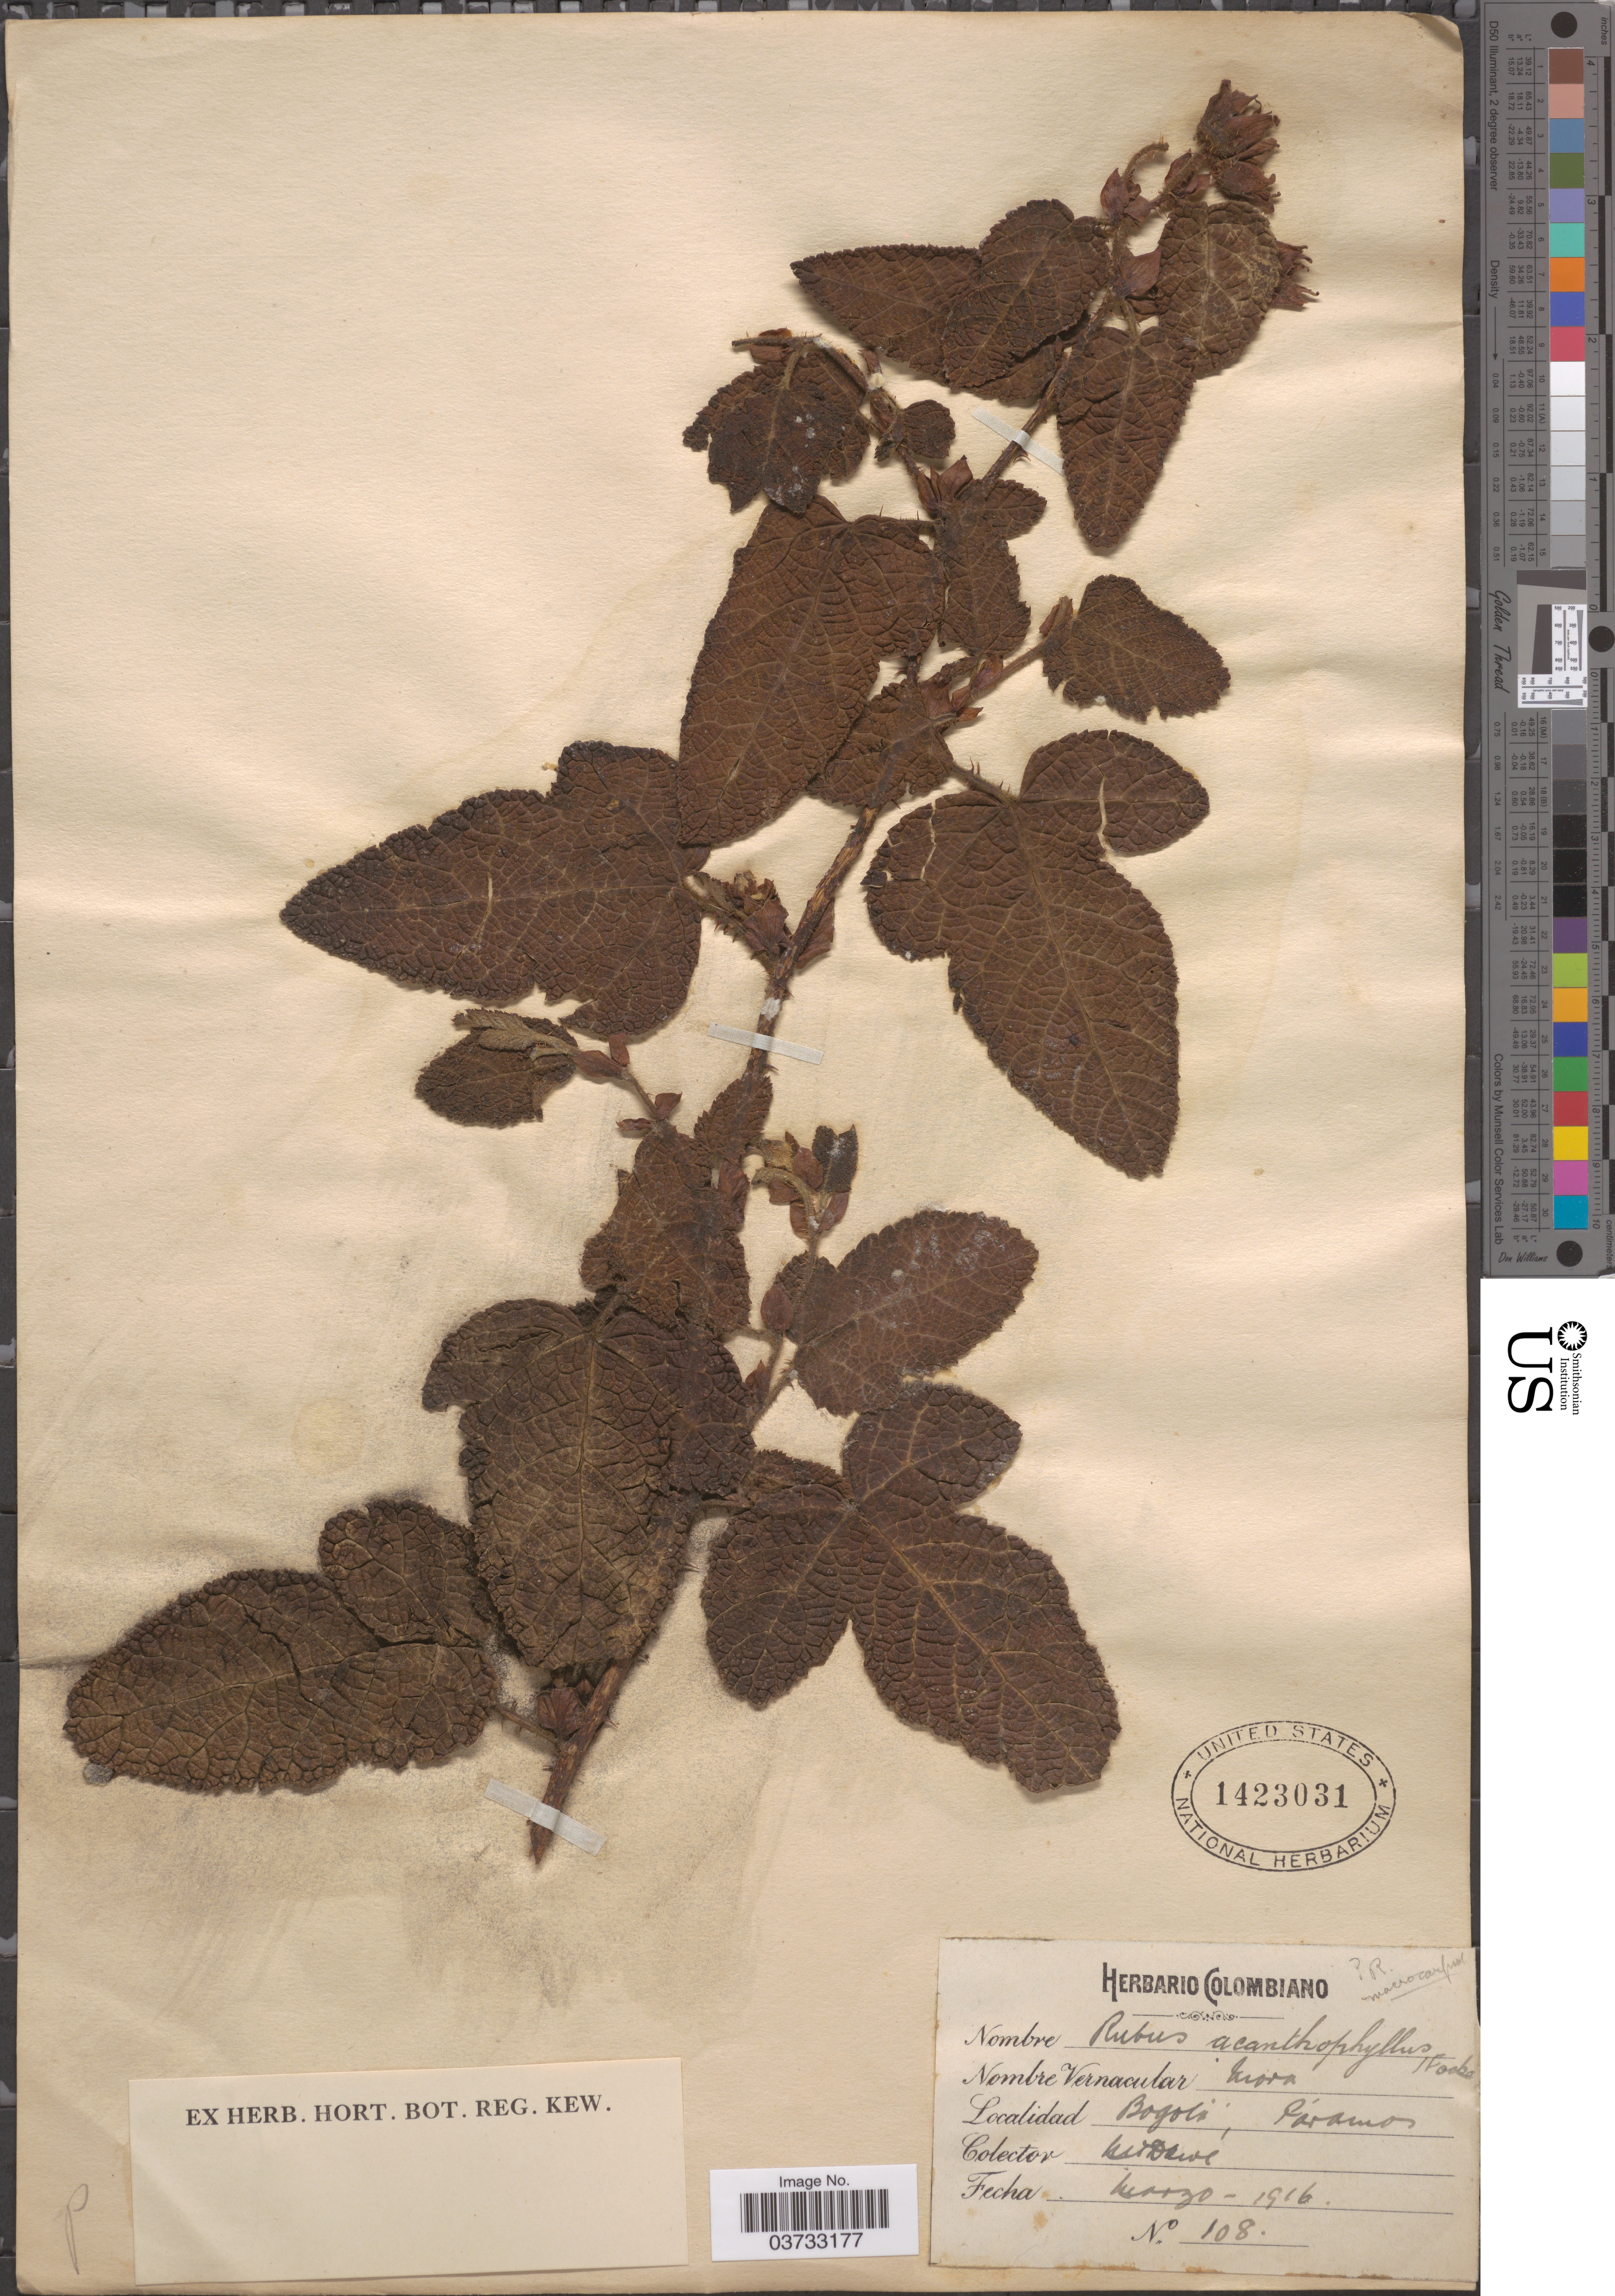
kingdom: Plantae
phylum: Tracheophyta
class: Magnoliopsida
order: Rosales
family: Rosaceae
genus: Rubus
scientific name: Rubus acanthophyllos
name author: Focke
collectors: M. T. Dawe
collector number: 108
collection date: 1916-03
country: Colombia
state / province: Bogota D.C.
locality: Bogota, Páramos.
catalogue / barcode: US 1423031